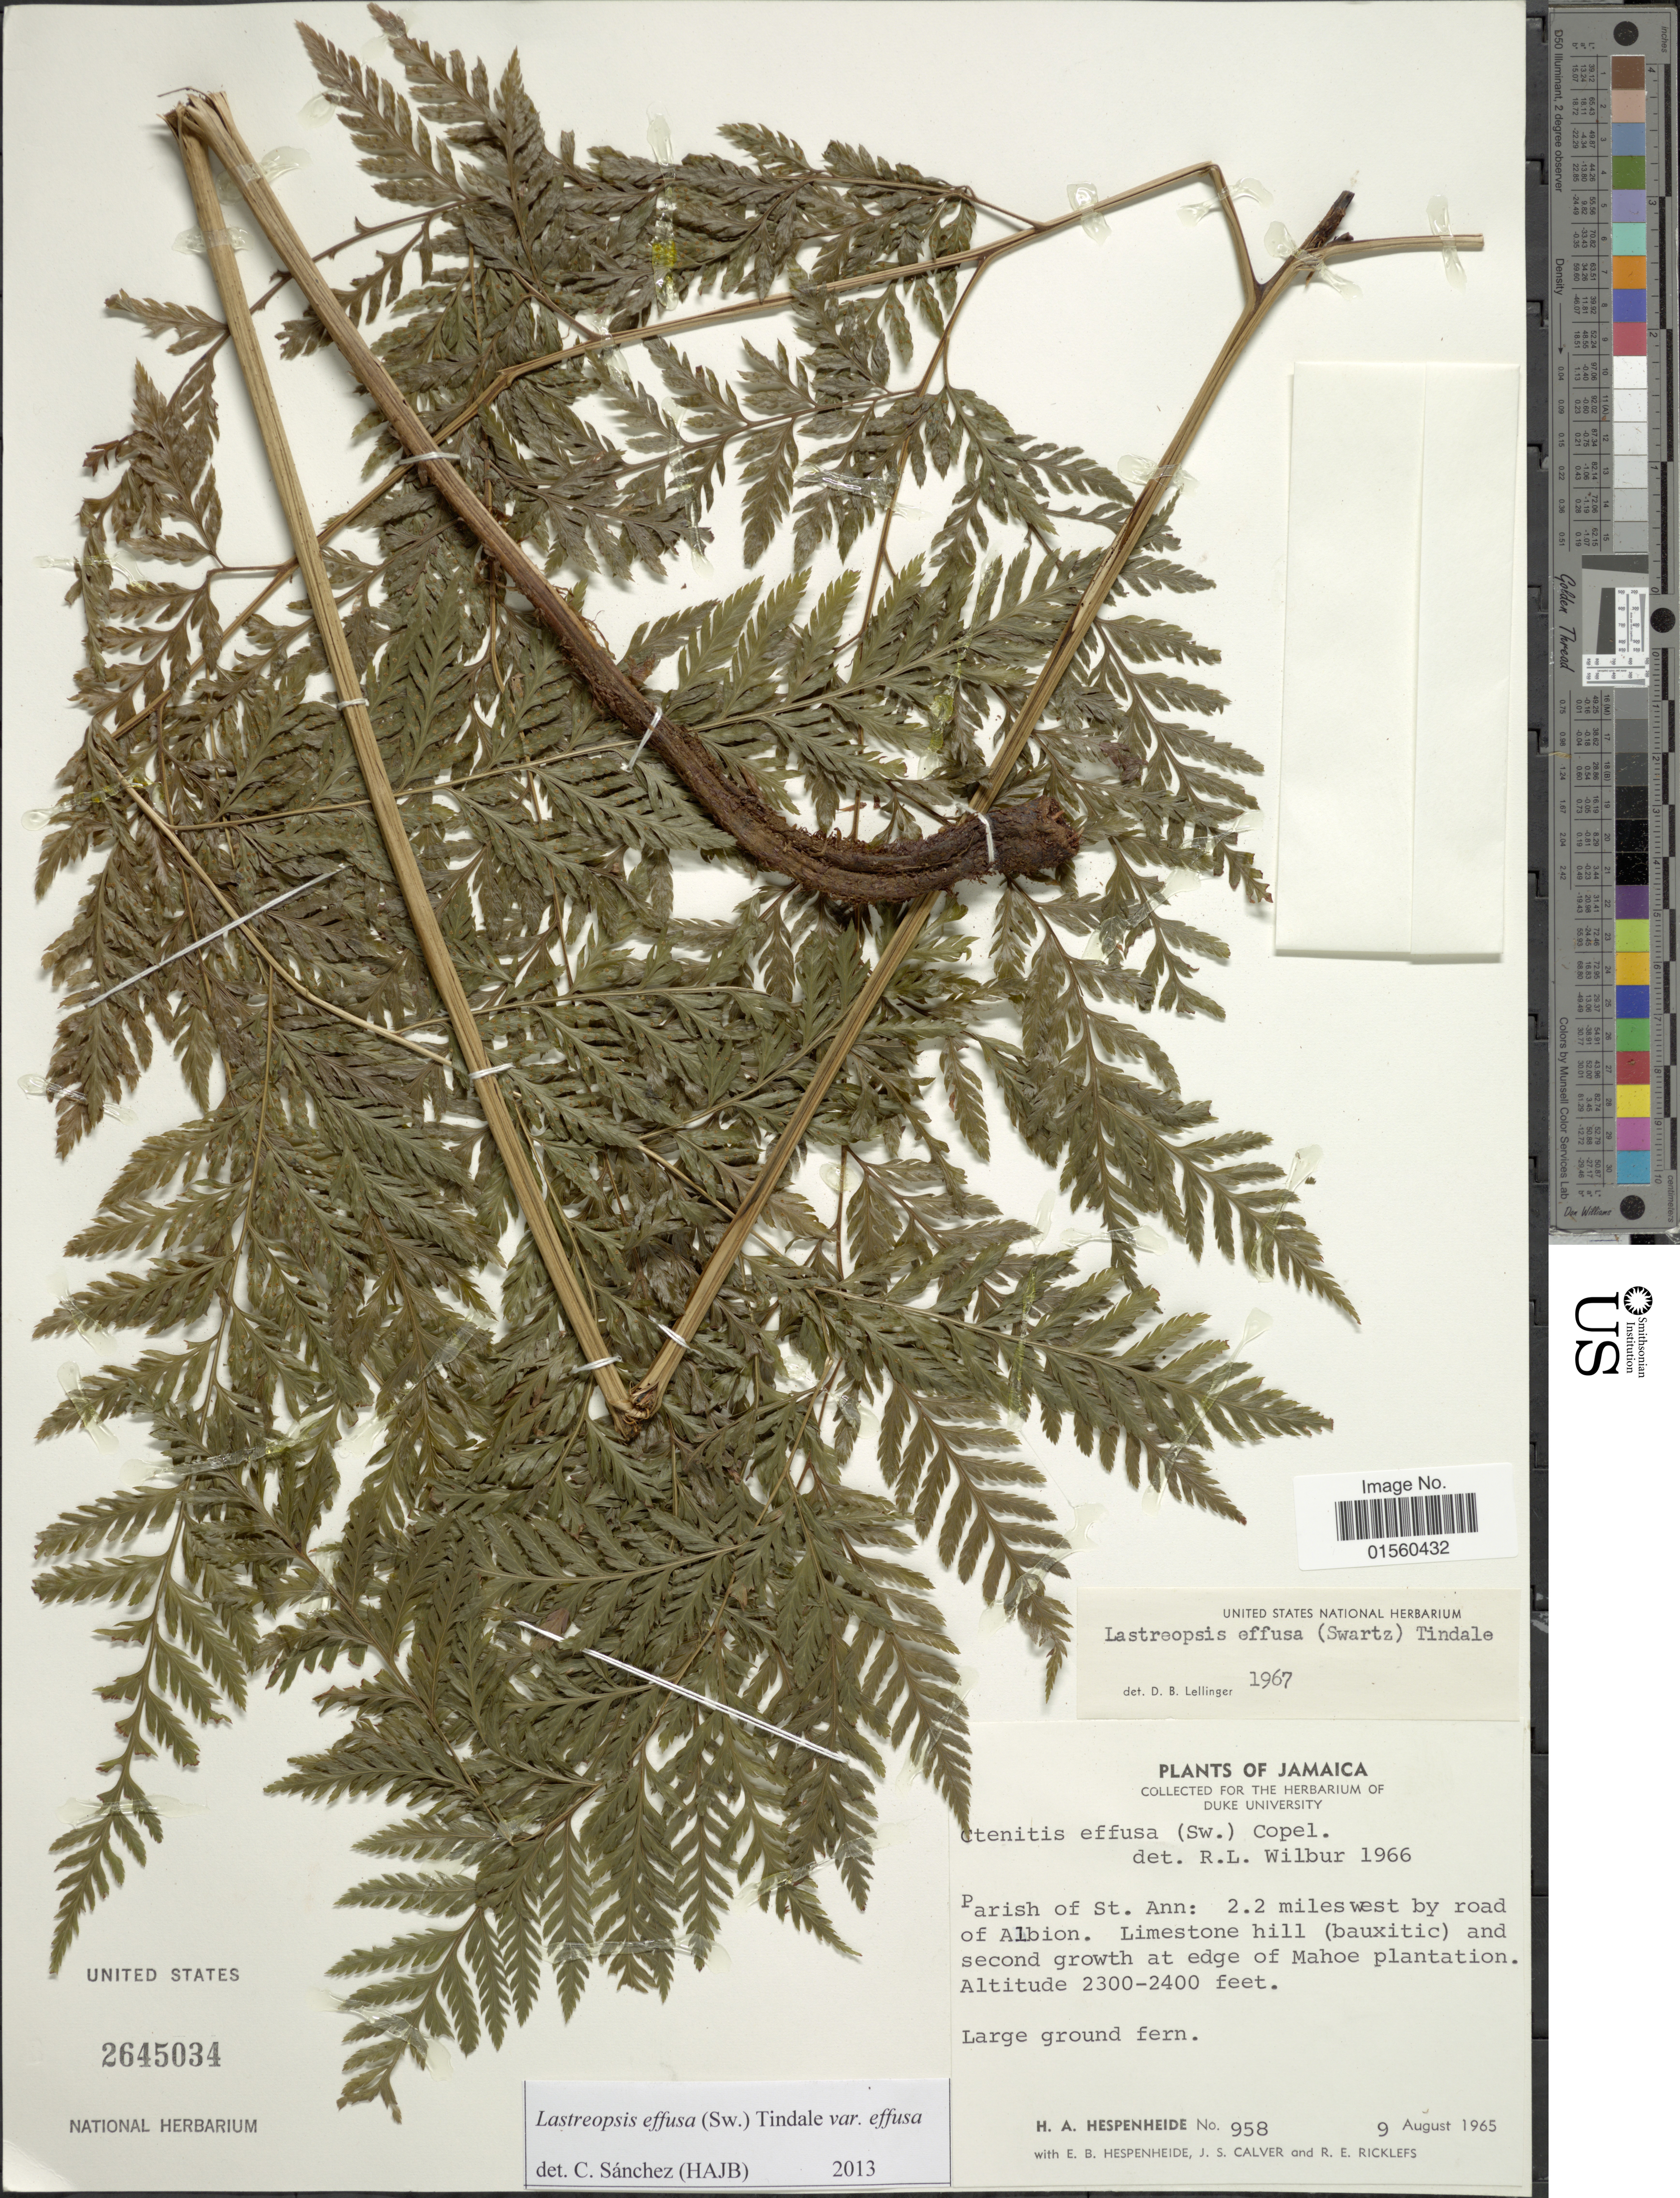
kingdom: Plantae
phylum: Tracheophyta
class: Polypodiopsida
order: Polypodiales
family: Dryopteridaceae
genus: Parapolystichum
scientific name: Parapolystichum effusum var. effusum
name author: (Sw.) Ching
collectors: H. A. Hespenheide, E. Hespenheide, J. Calver & R. Ricklefs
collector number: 958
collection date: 1965-08-09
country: Jamaica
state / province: Saint Ann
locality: Parish of St. Ann: 2.2 miles west by road of Albion, at edge of Mahoe plantation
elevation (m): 701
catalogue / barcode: US 2645034